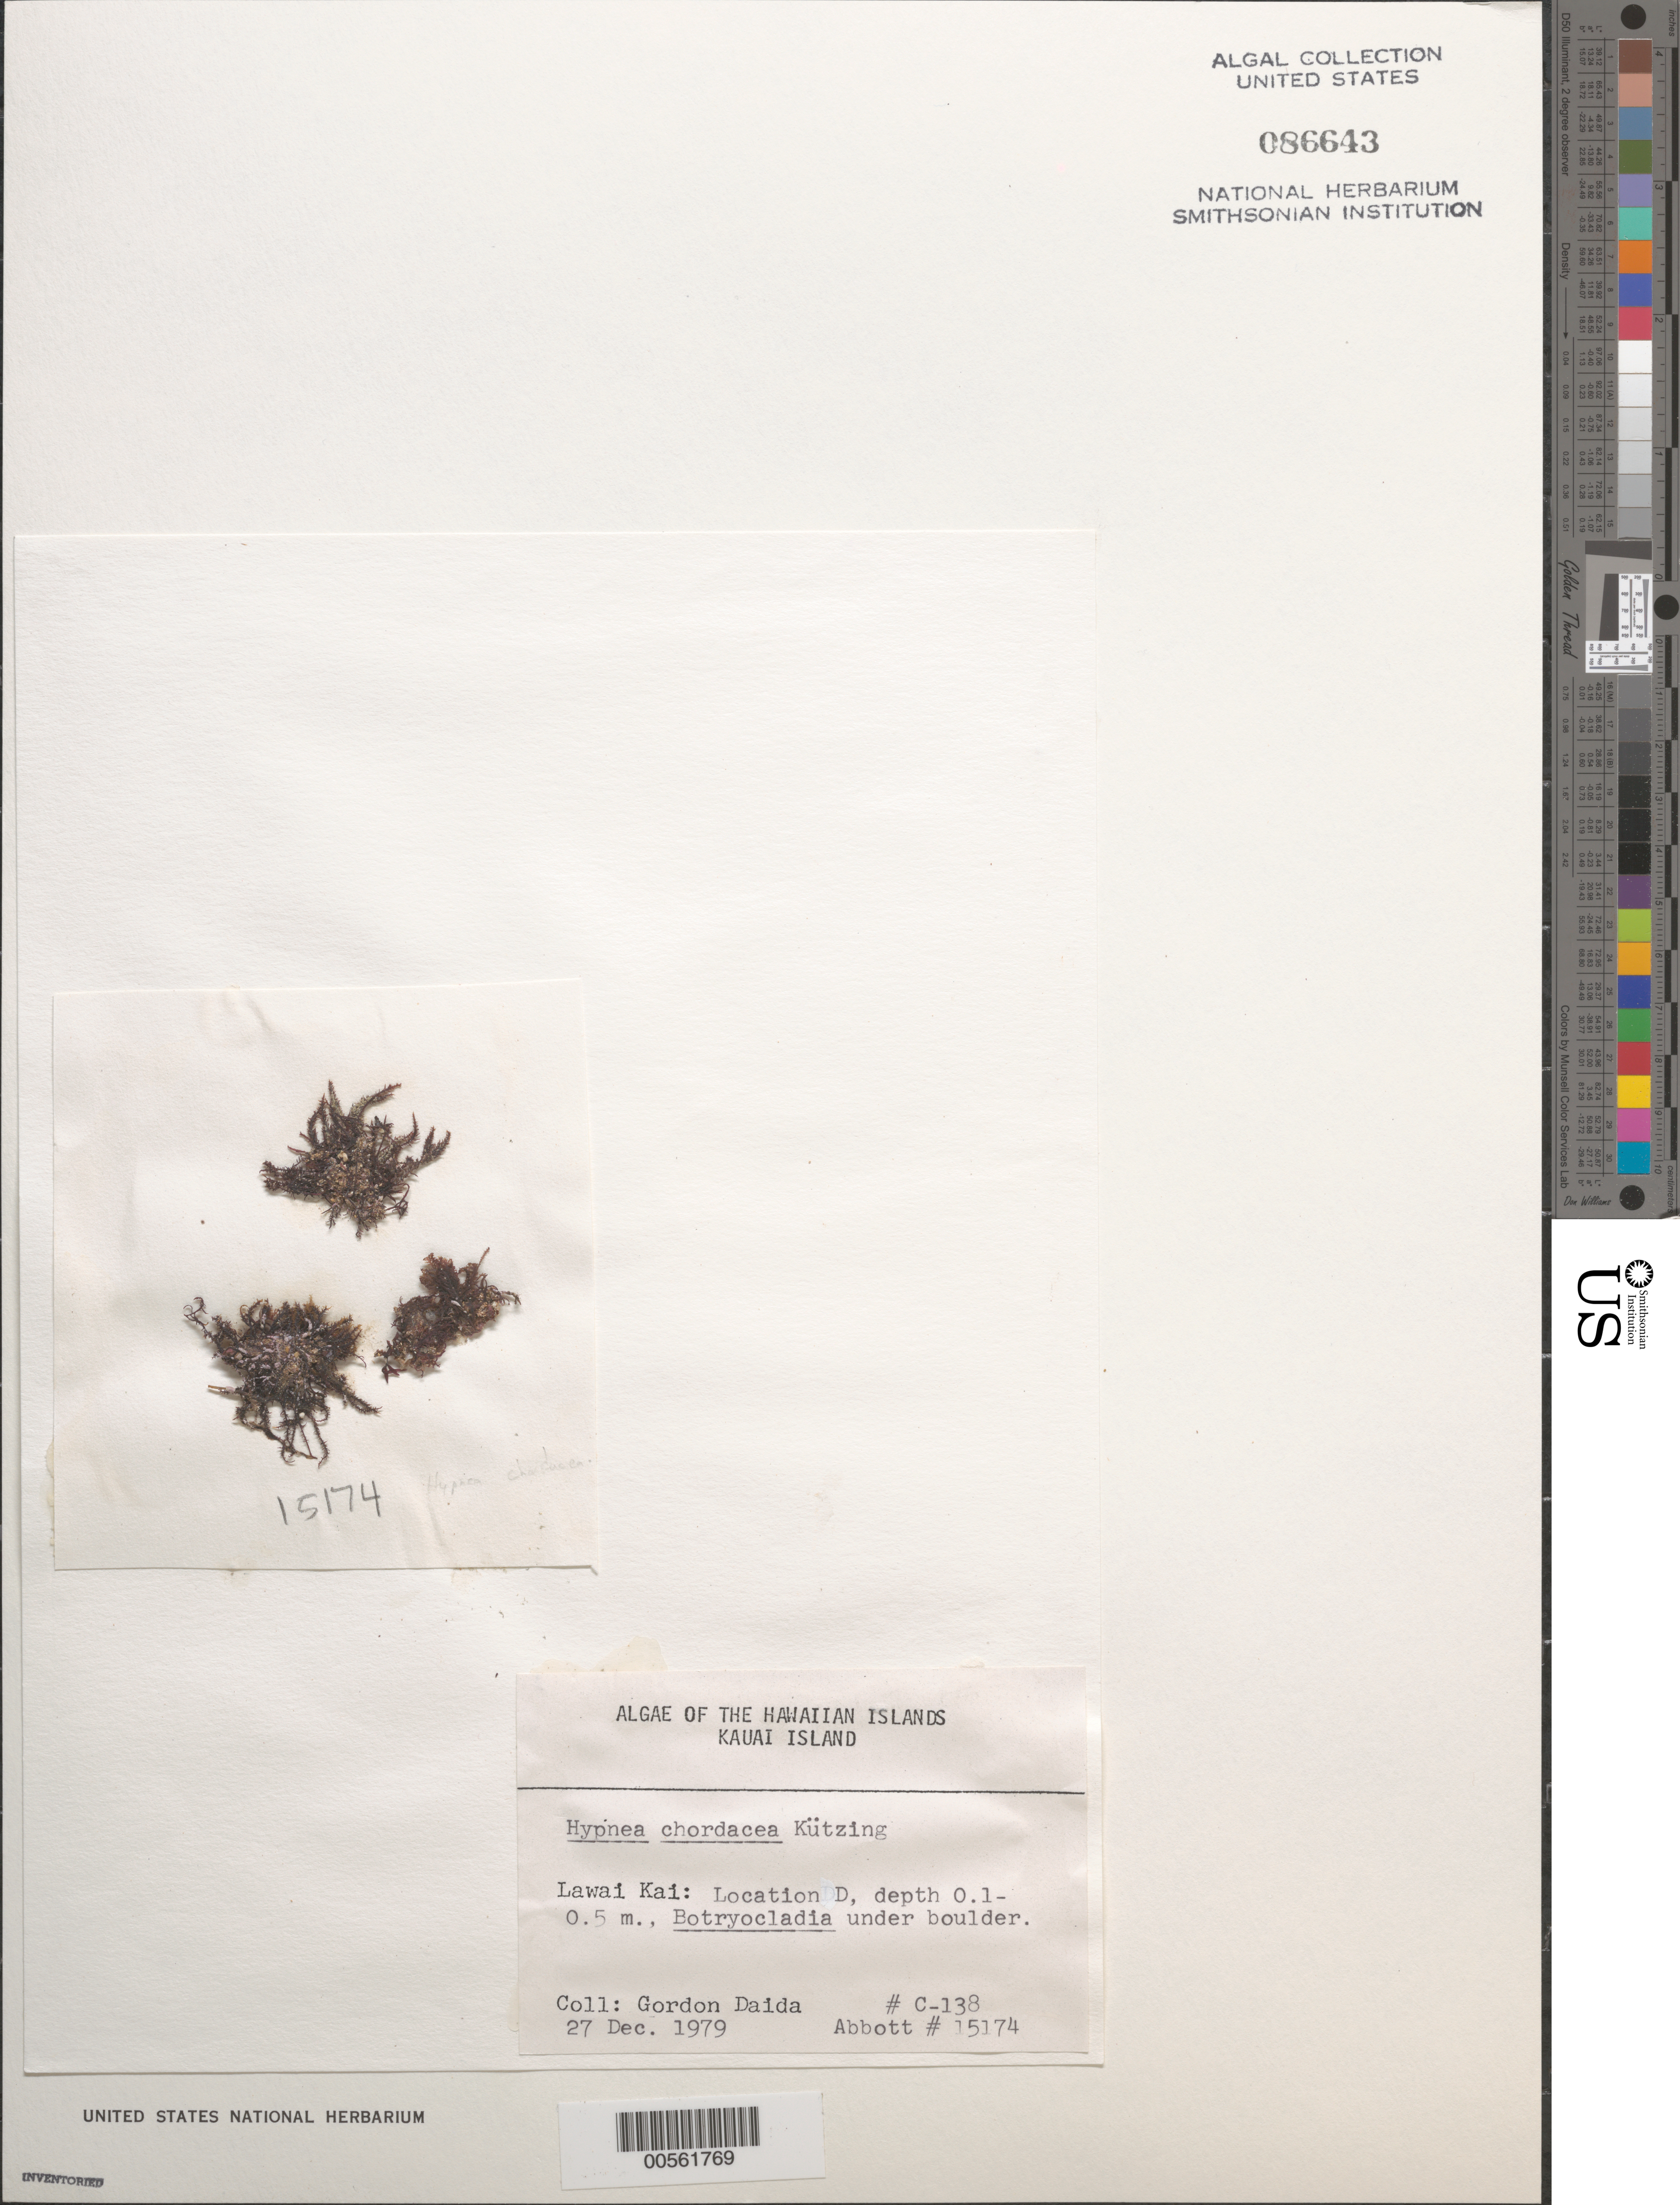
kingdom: Plantae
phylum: Rhodophyta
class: Florideophyceae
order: Gigartinales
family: Cystocloniaceae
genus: Hypnea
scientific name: Hypnea chordacea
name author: Kütz.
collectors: G. Daida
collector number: C138 & IAA 15174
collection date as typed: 27 Dec 1979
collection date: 1979-12-27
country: United States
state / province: Hawaii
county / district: Kauai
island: Kaua'i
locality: Lawai Kai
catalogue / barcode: US 86643